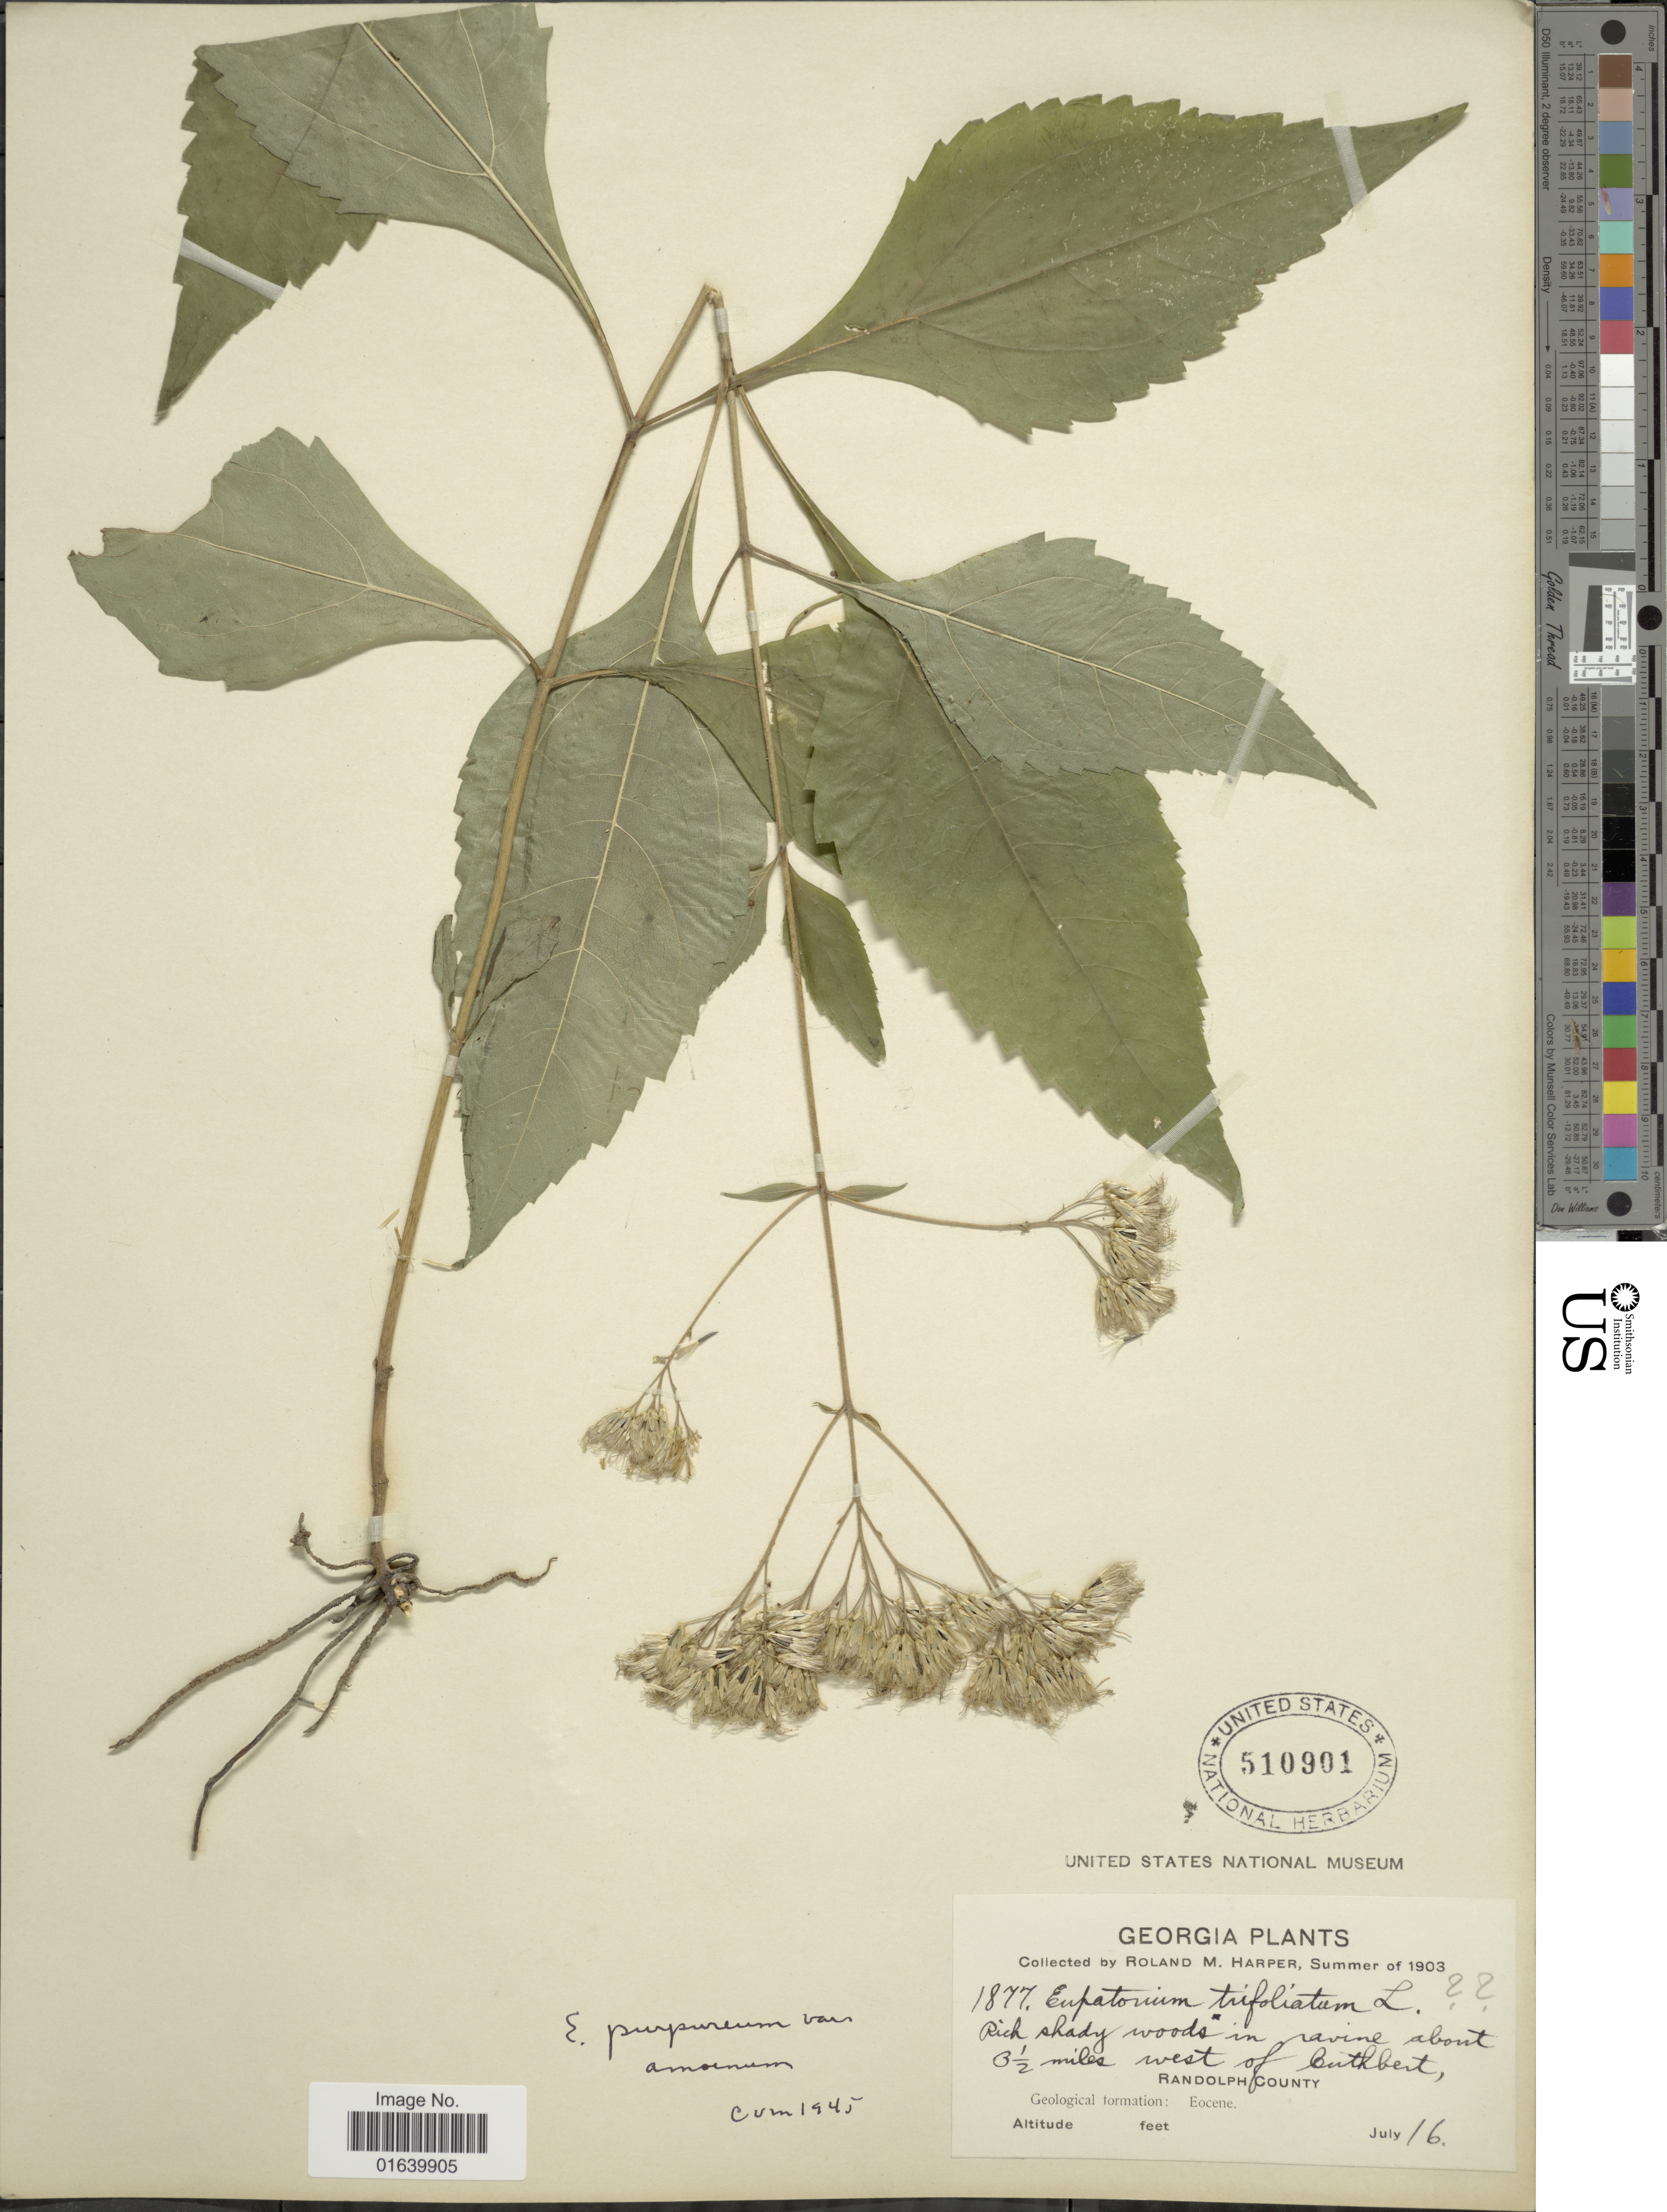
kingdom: Plantae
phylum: Tracheophyta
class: Magnoliopsida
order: Asterales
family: Asteraceae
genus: Eupatorium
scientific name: Eupatorium purpureum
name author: (L.) E.E. Lamont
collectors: R. M. Harper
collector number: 1877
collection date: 1903-07-16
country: United States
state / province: Georgia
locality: Georgia, in ravine about 3 1/2 miles west of Cuthbert.Randolph County.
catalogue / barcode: US 510901